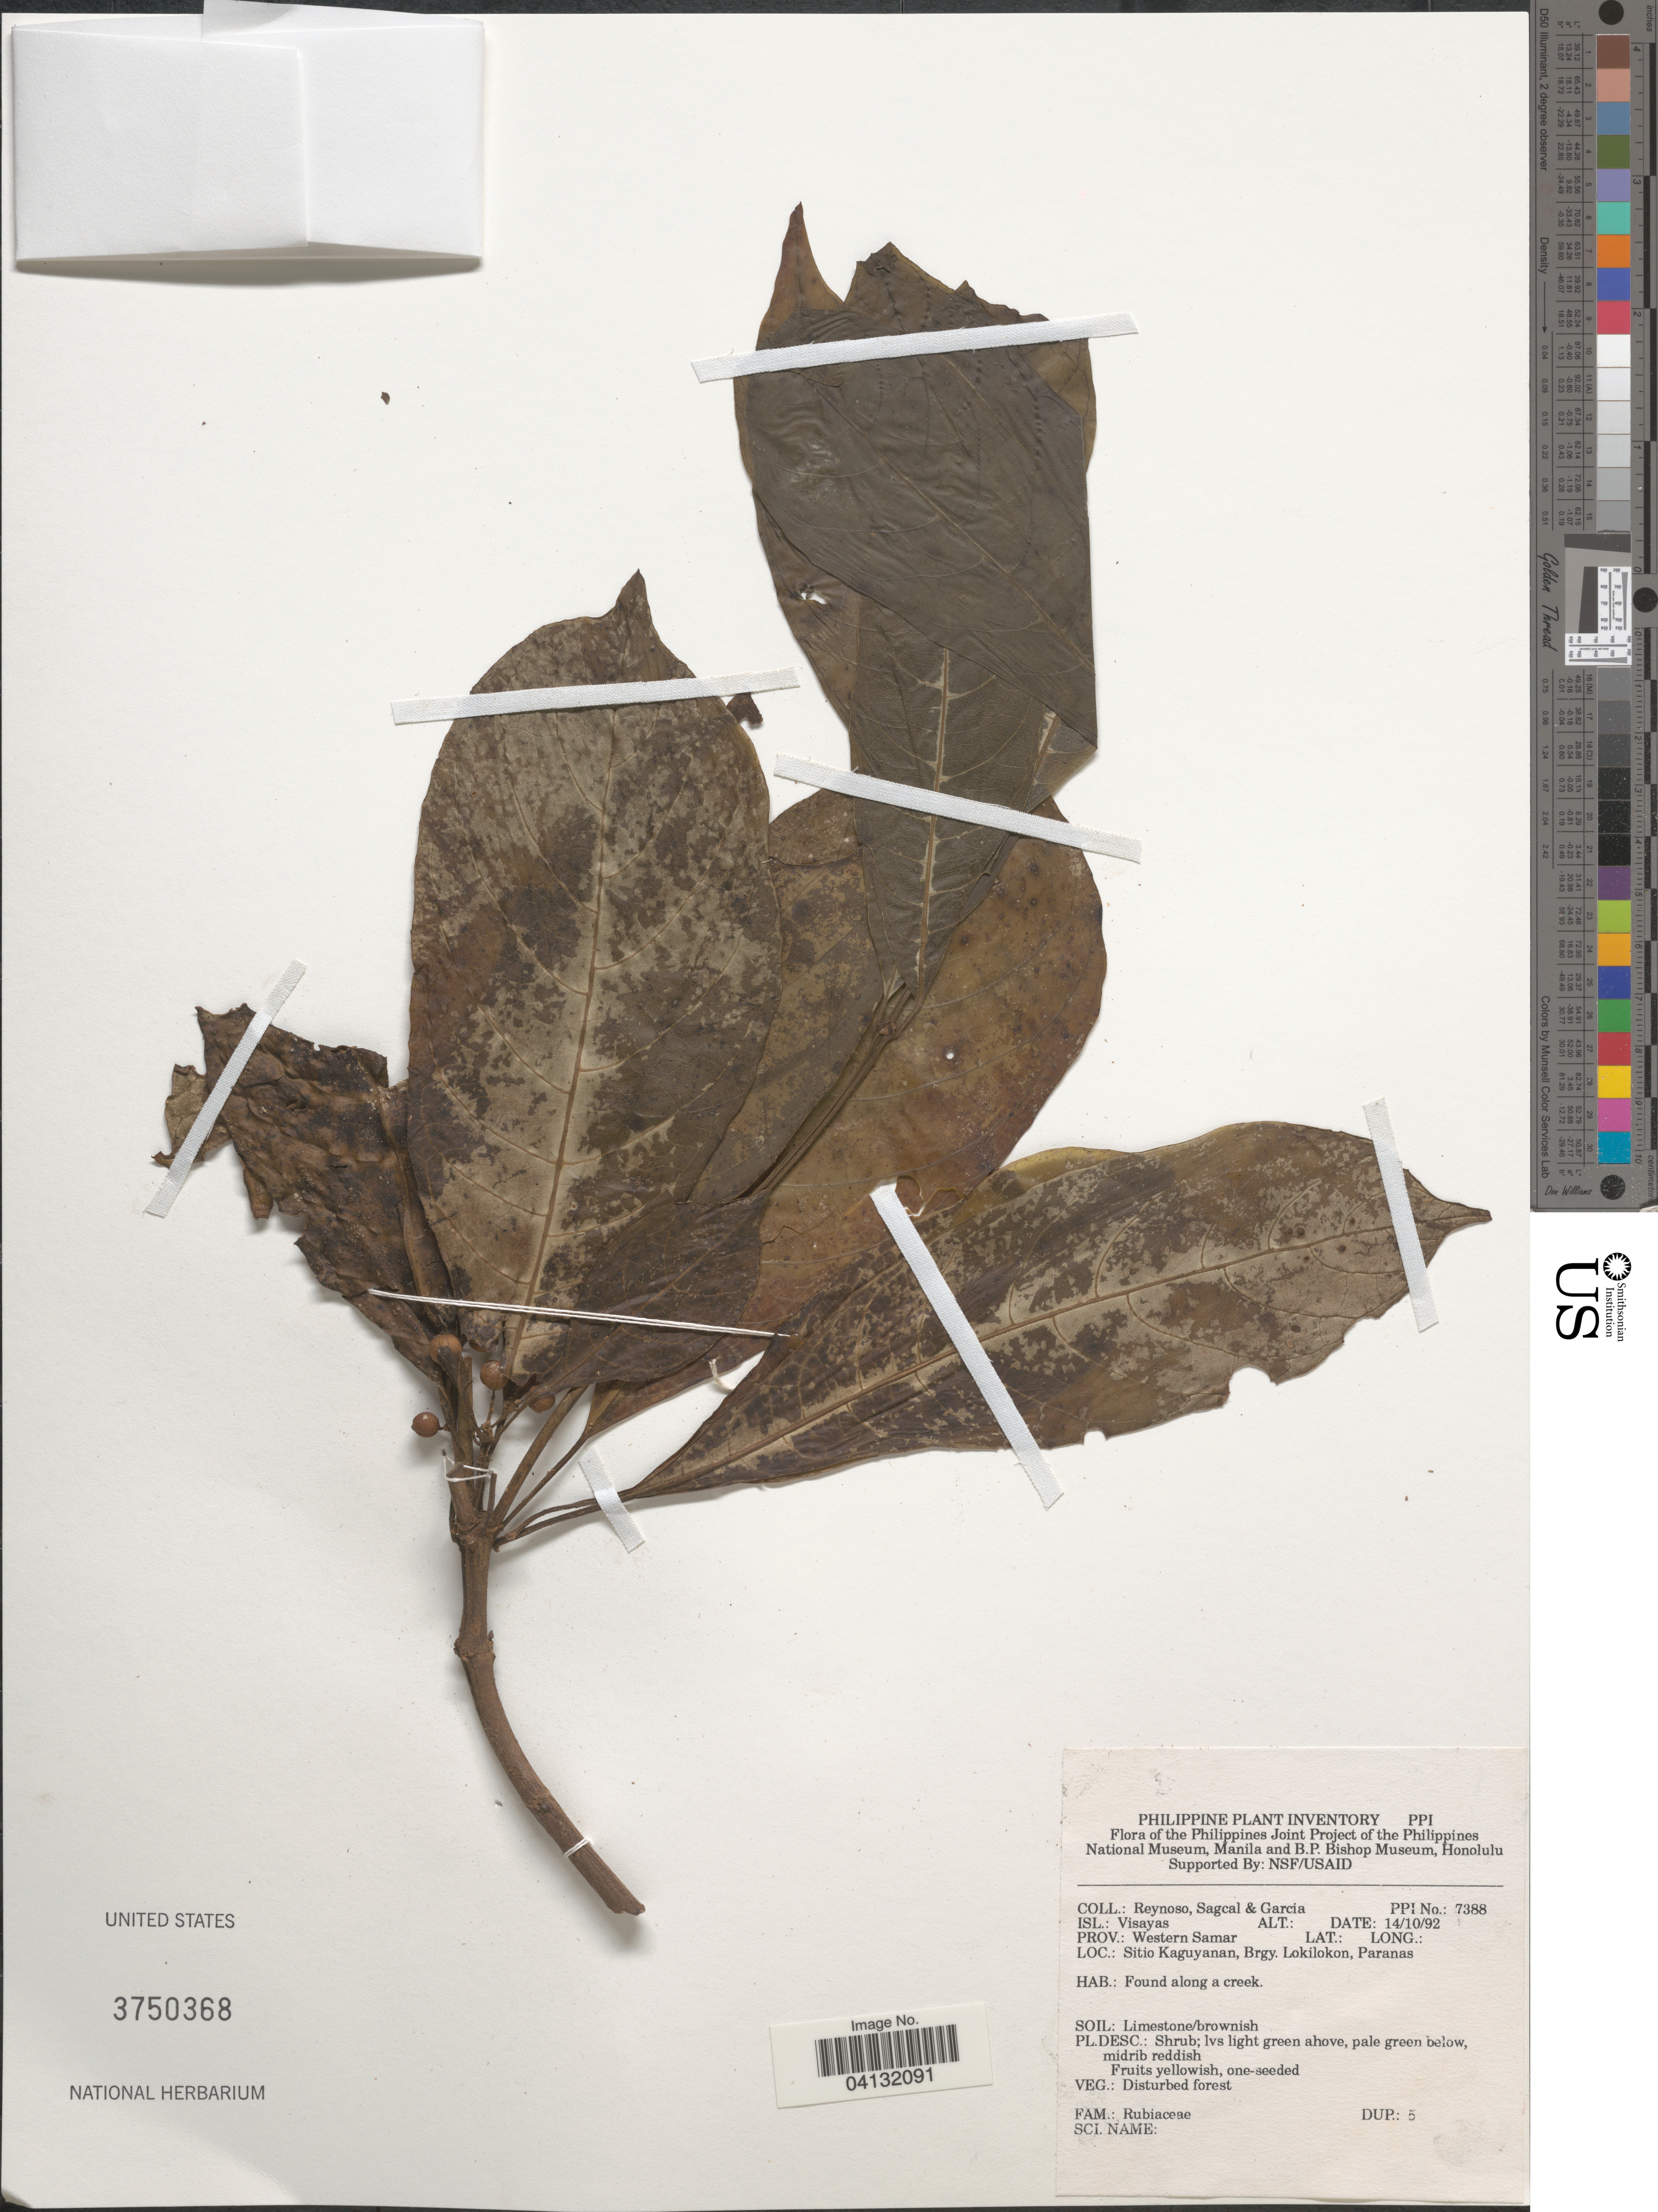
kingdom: Plantae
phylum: Tracheophyta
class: Magnoliopsida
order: Gentianales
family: Rubiaceae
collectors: E. Reynoso, E. Sagcal & H. Garcia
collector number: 7388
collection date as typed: Transcribed d/m/y: 14/10/92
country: Philippines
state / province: Eastern Visayas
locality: Isl.: Visayas. Prov.: Western Samar. Sitio Kapinyahan, Brgy. Lokilokon, Paranas.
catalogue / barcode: US 3750368